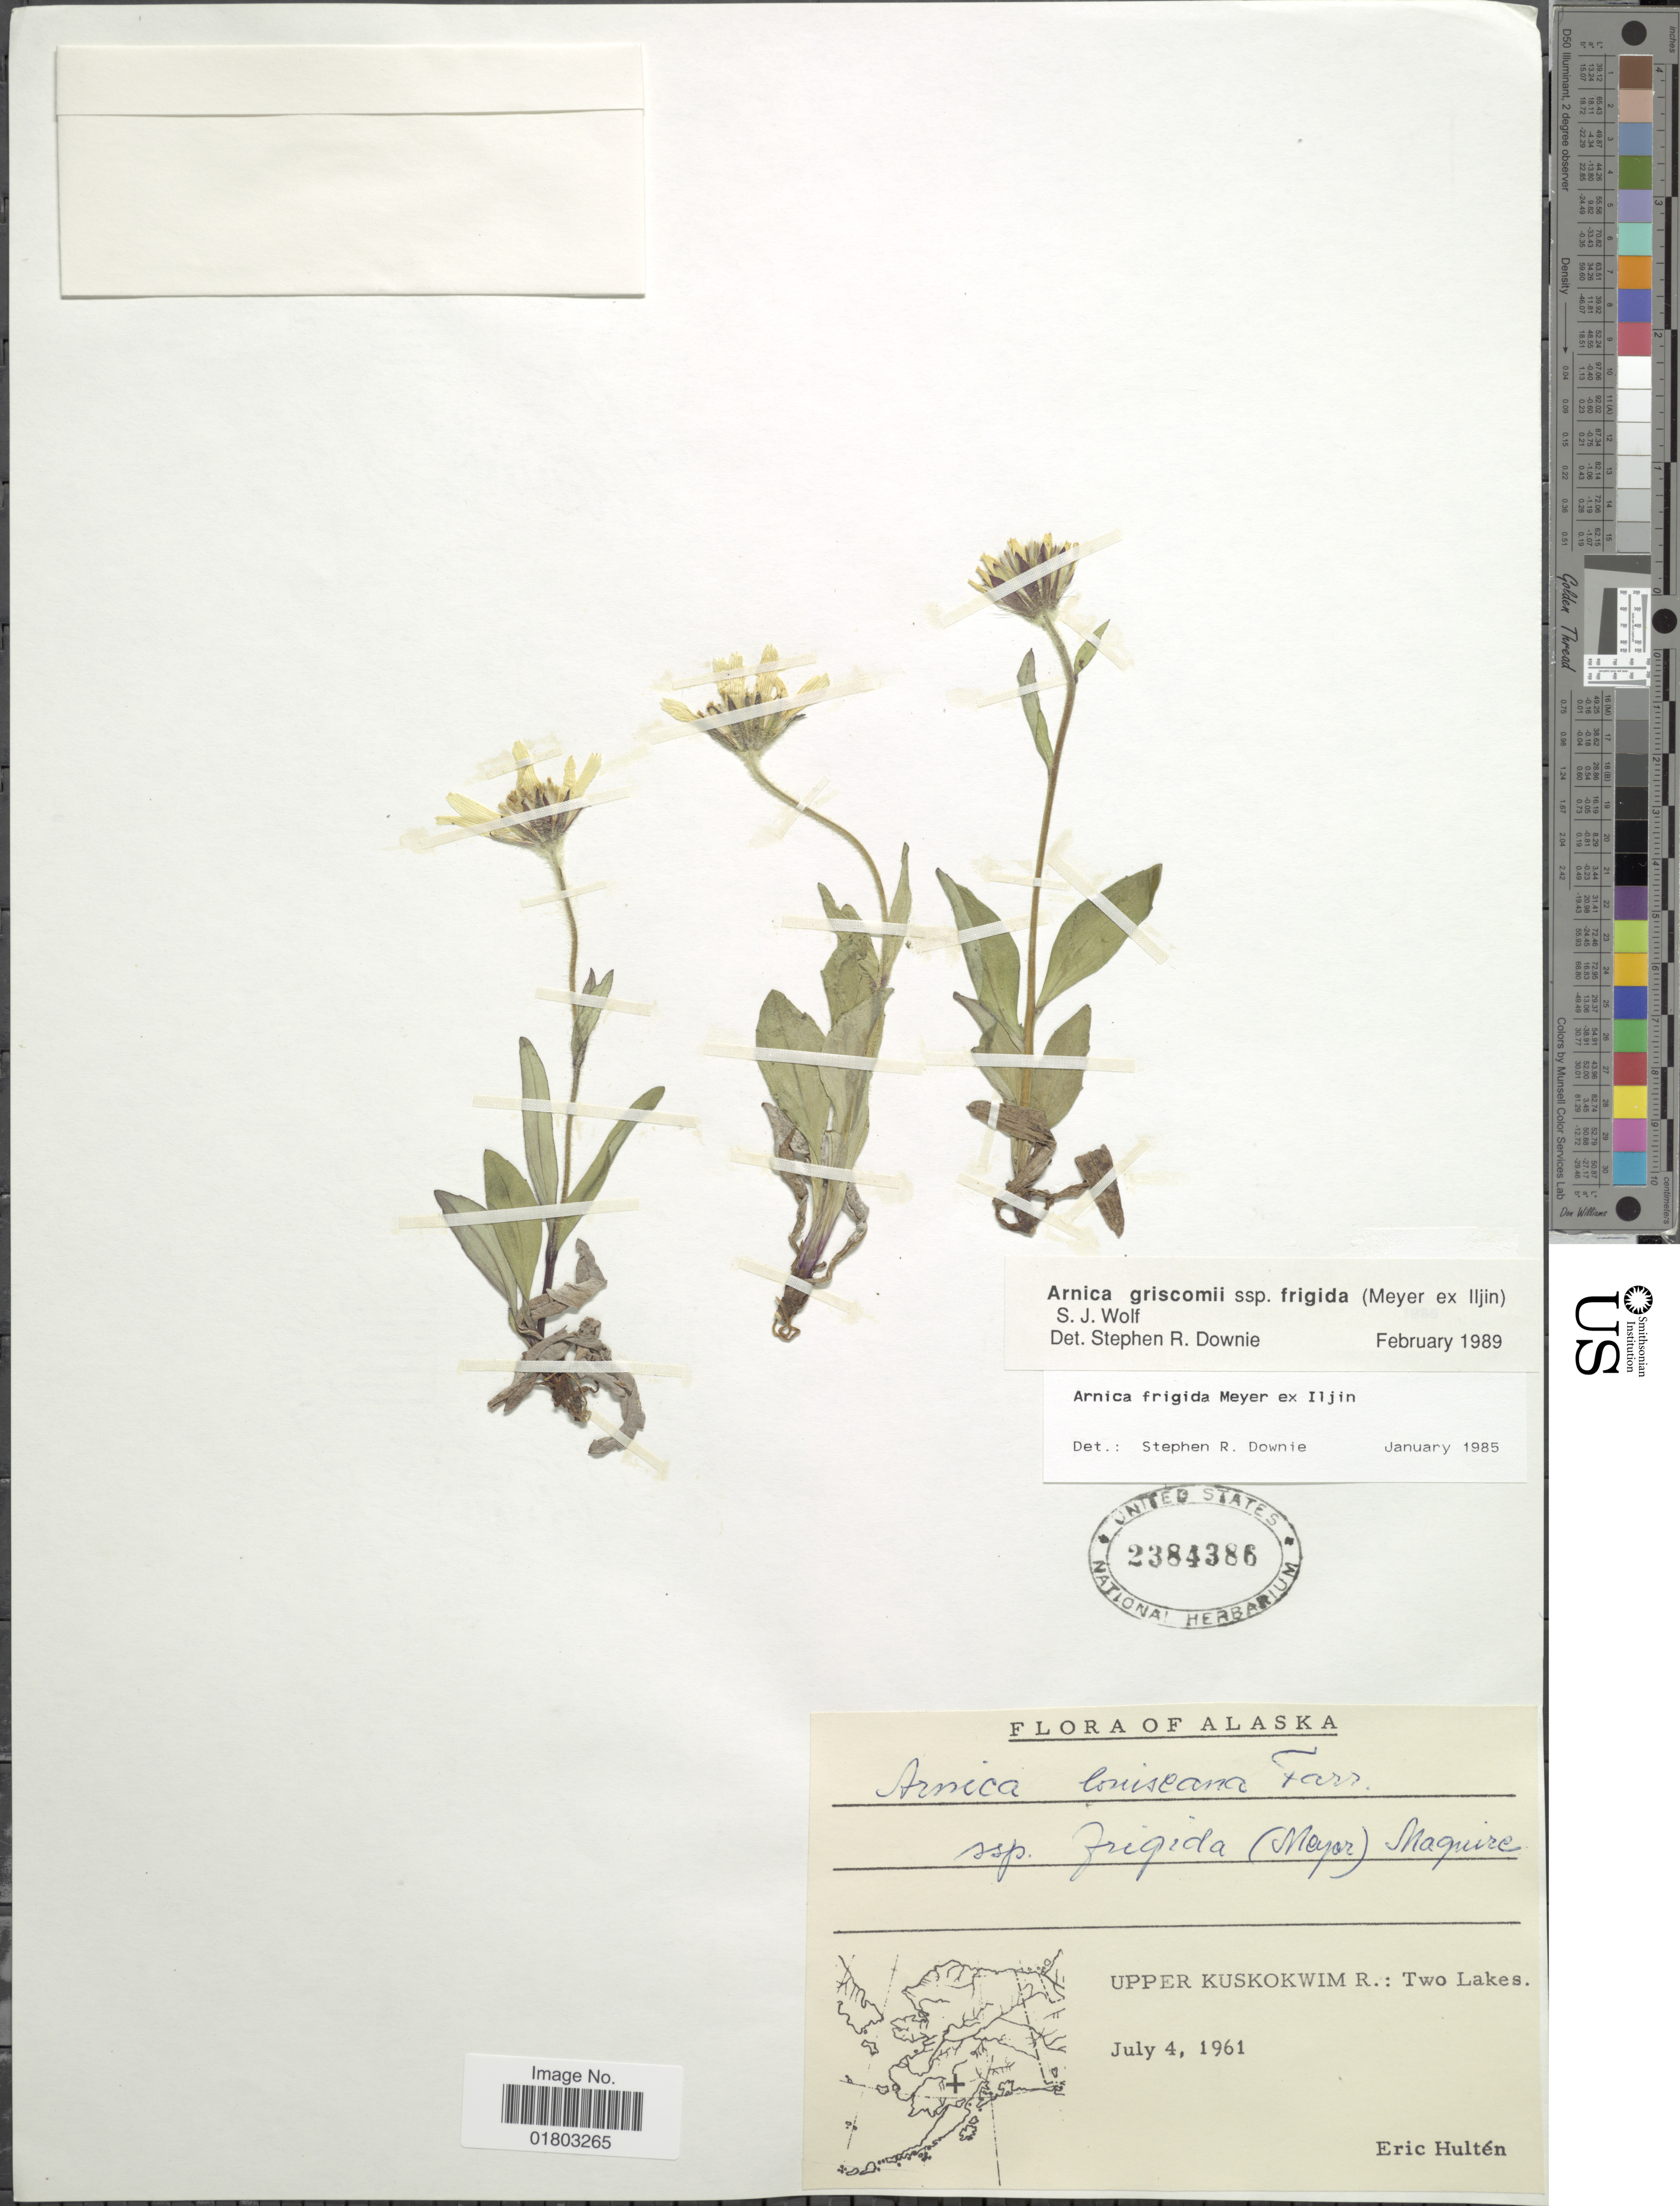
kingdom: Plantae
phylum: Tracheophyta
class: Magnoliopsida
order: Asterales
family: Asteraceae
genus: Arnica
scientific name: Arnica griscomii subsp. frigida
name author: (C.A. Mey. ex Iljin) S.J. Wolf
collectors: E. G. Hultén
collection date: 1961-07-04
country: United States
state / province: Alaska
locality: Upper Kuskokwim R: Two Lakes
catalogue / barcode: US 2384386